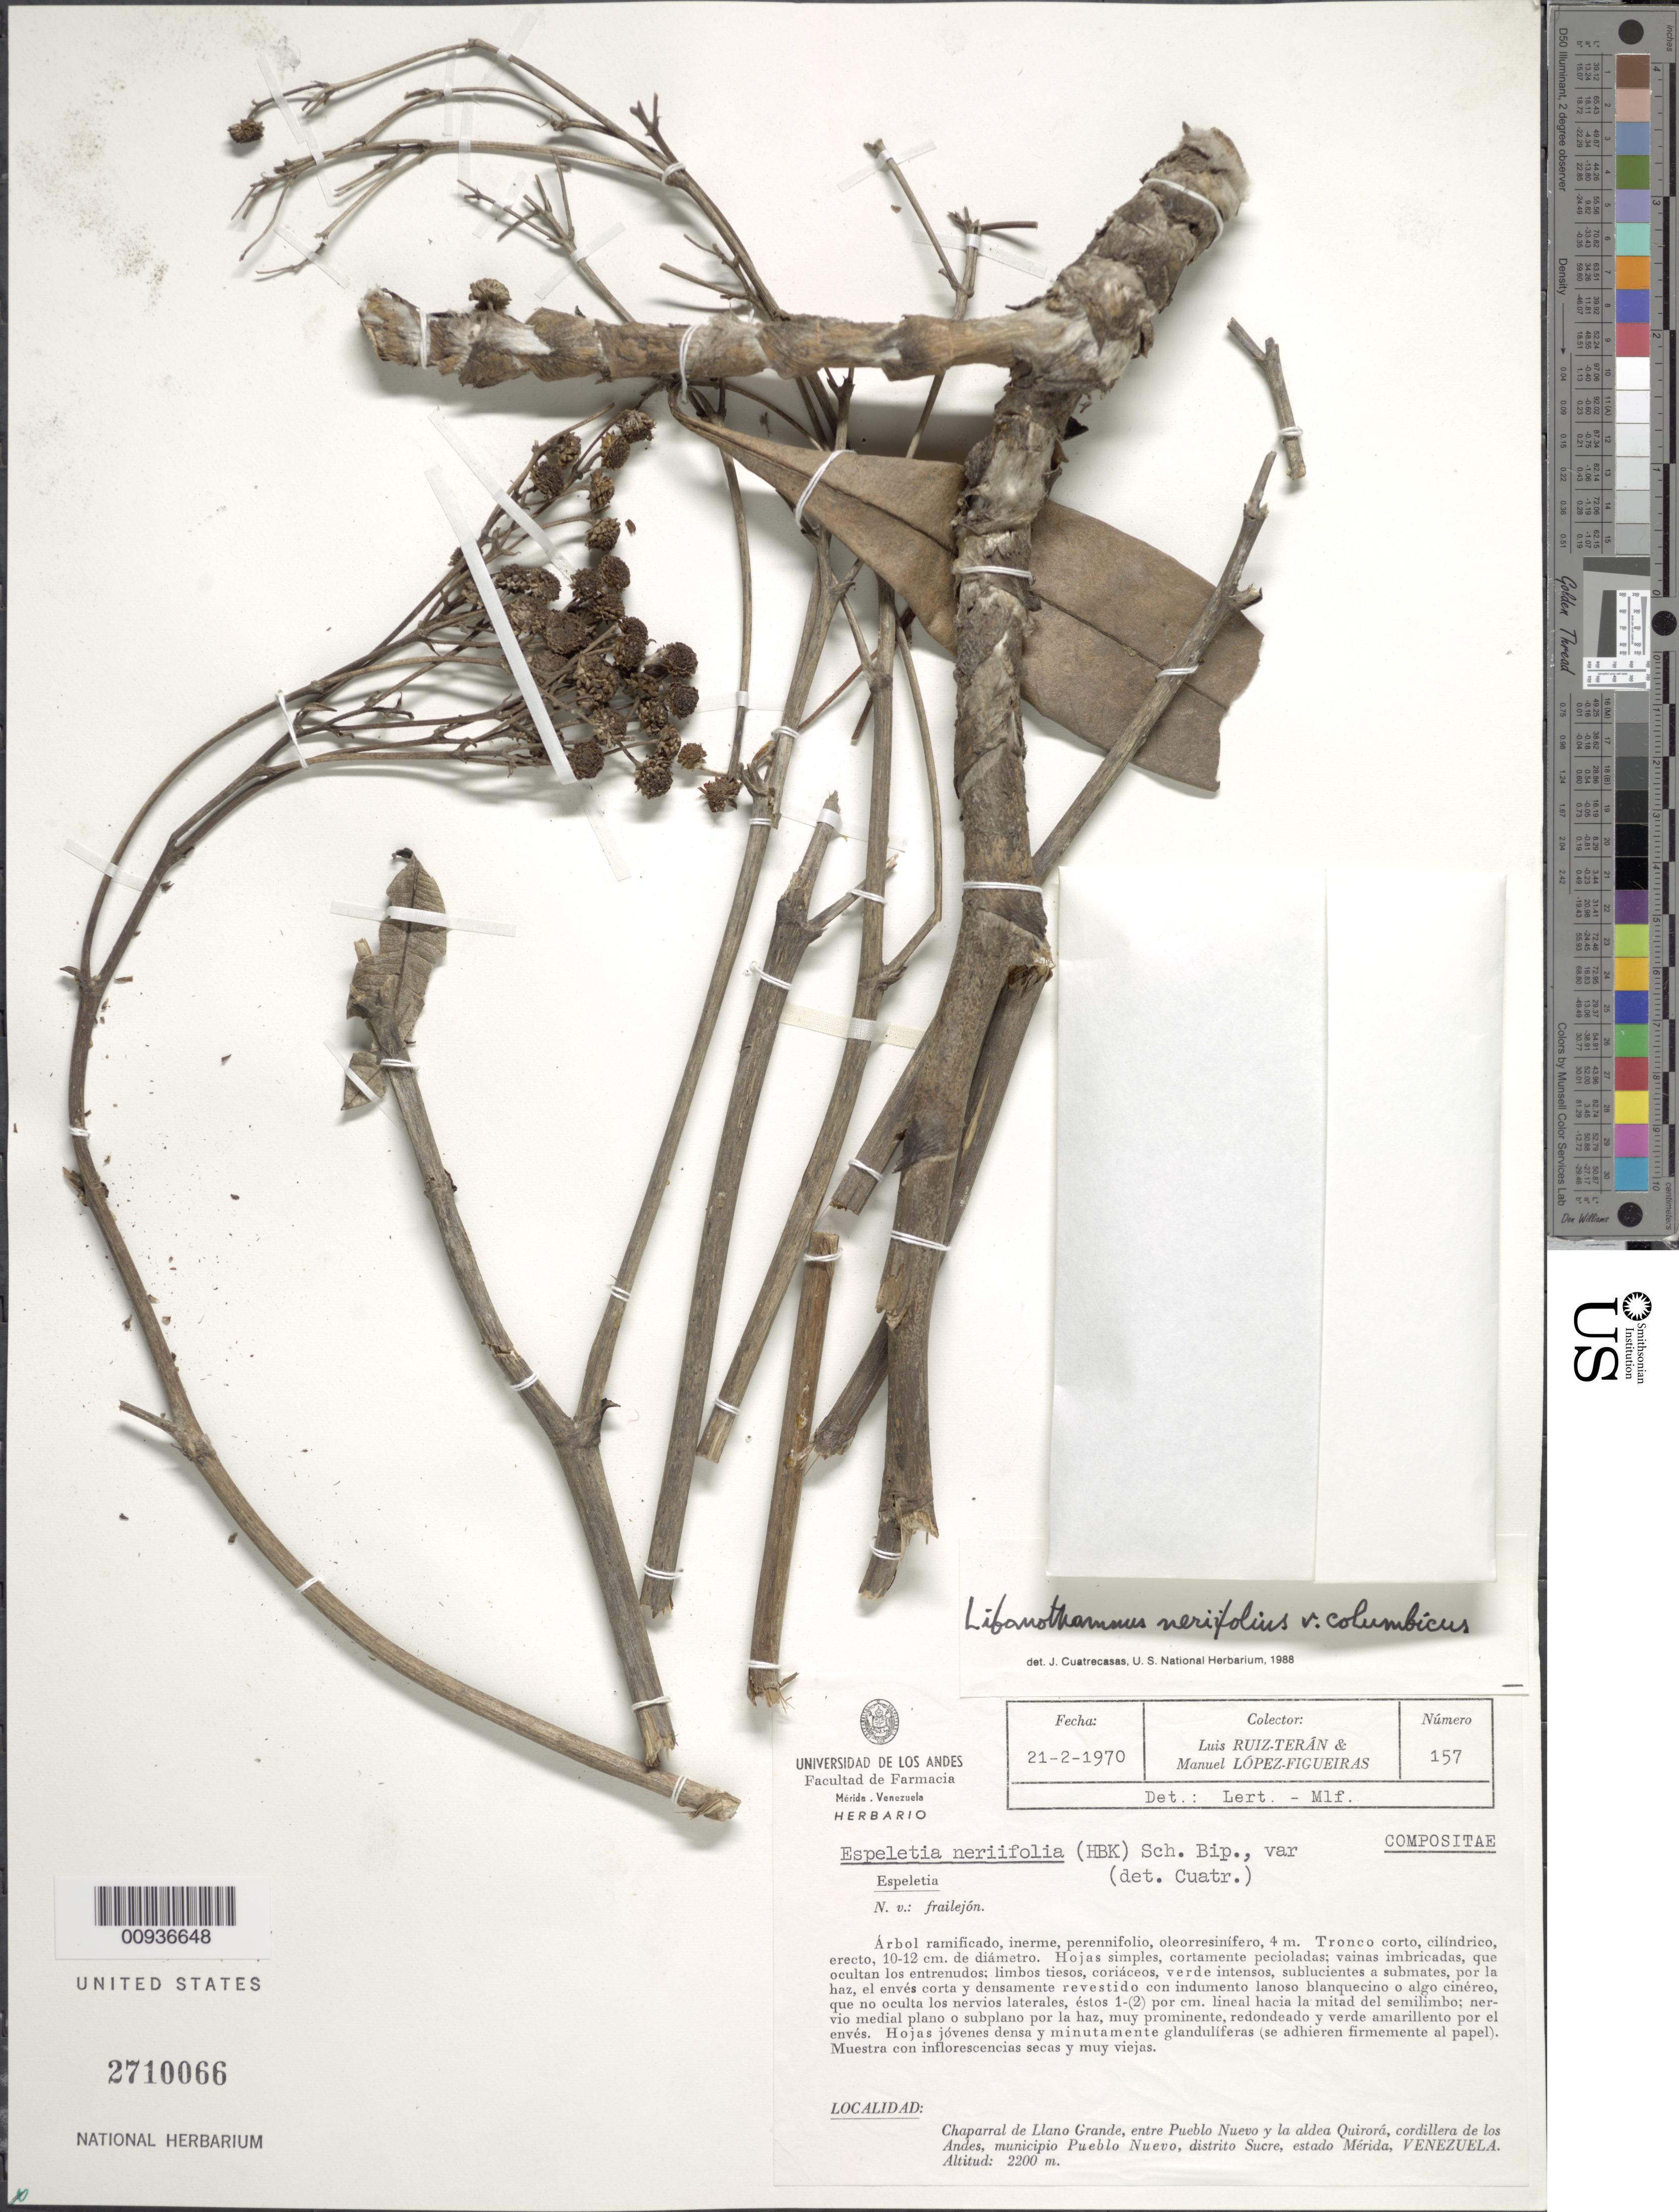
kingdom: Plantae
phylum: Tracheophyta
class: Magnoliopsida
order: Asterales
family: Asteraceae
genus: Libanothamnus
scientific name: Libanothamnus neriifolius var. columbicus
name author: (Cuatrec.) Cuatrec.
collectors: L. Teran & M. López Figueiras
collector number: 157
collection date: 1970-02-21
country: Venezuela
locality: Chaparral de Llano Grande, entre Pueblo Nuevo y la aldea Quirora, Cordillera de los Andes, Municipio Pueblo Nuevo, Distrito Sucre, Estado Merida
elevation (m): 2200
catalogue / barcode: US 2710066